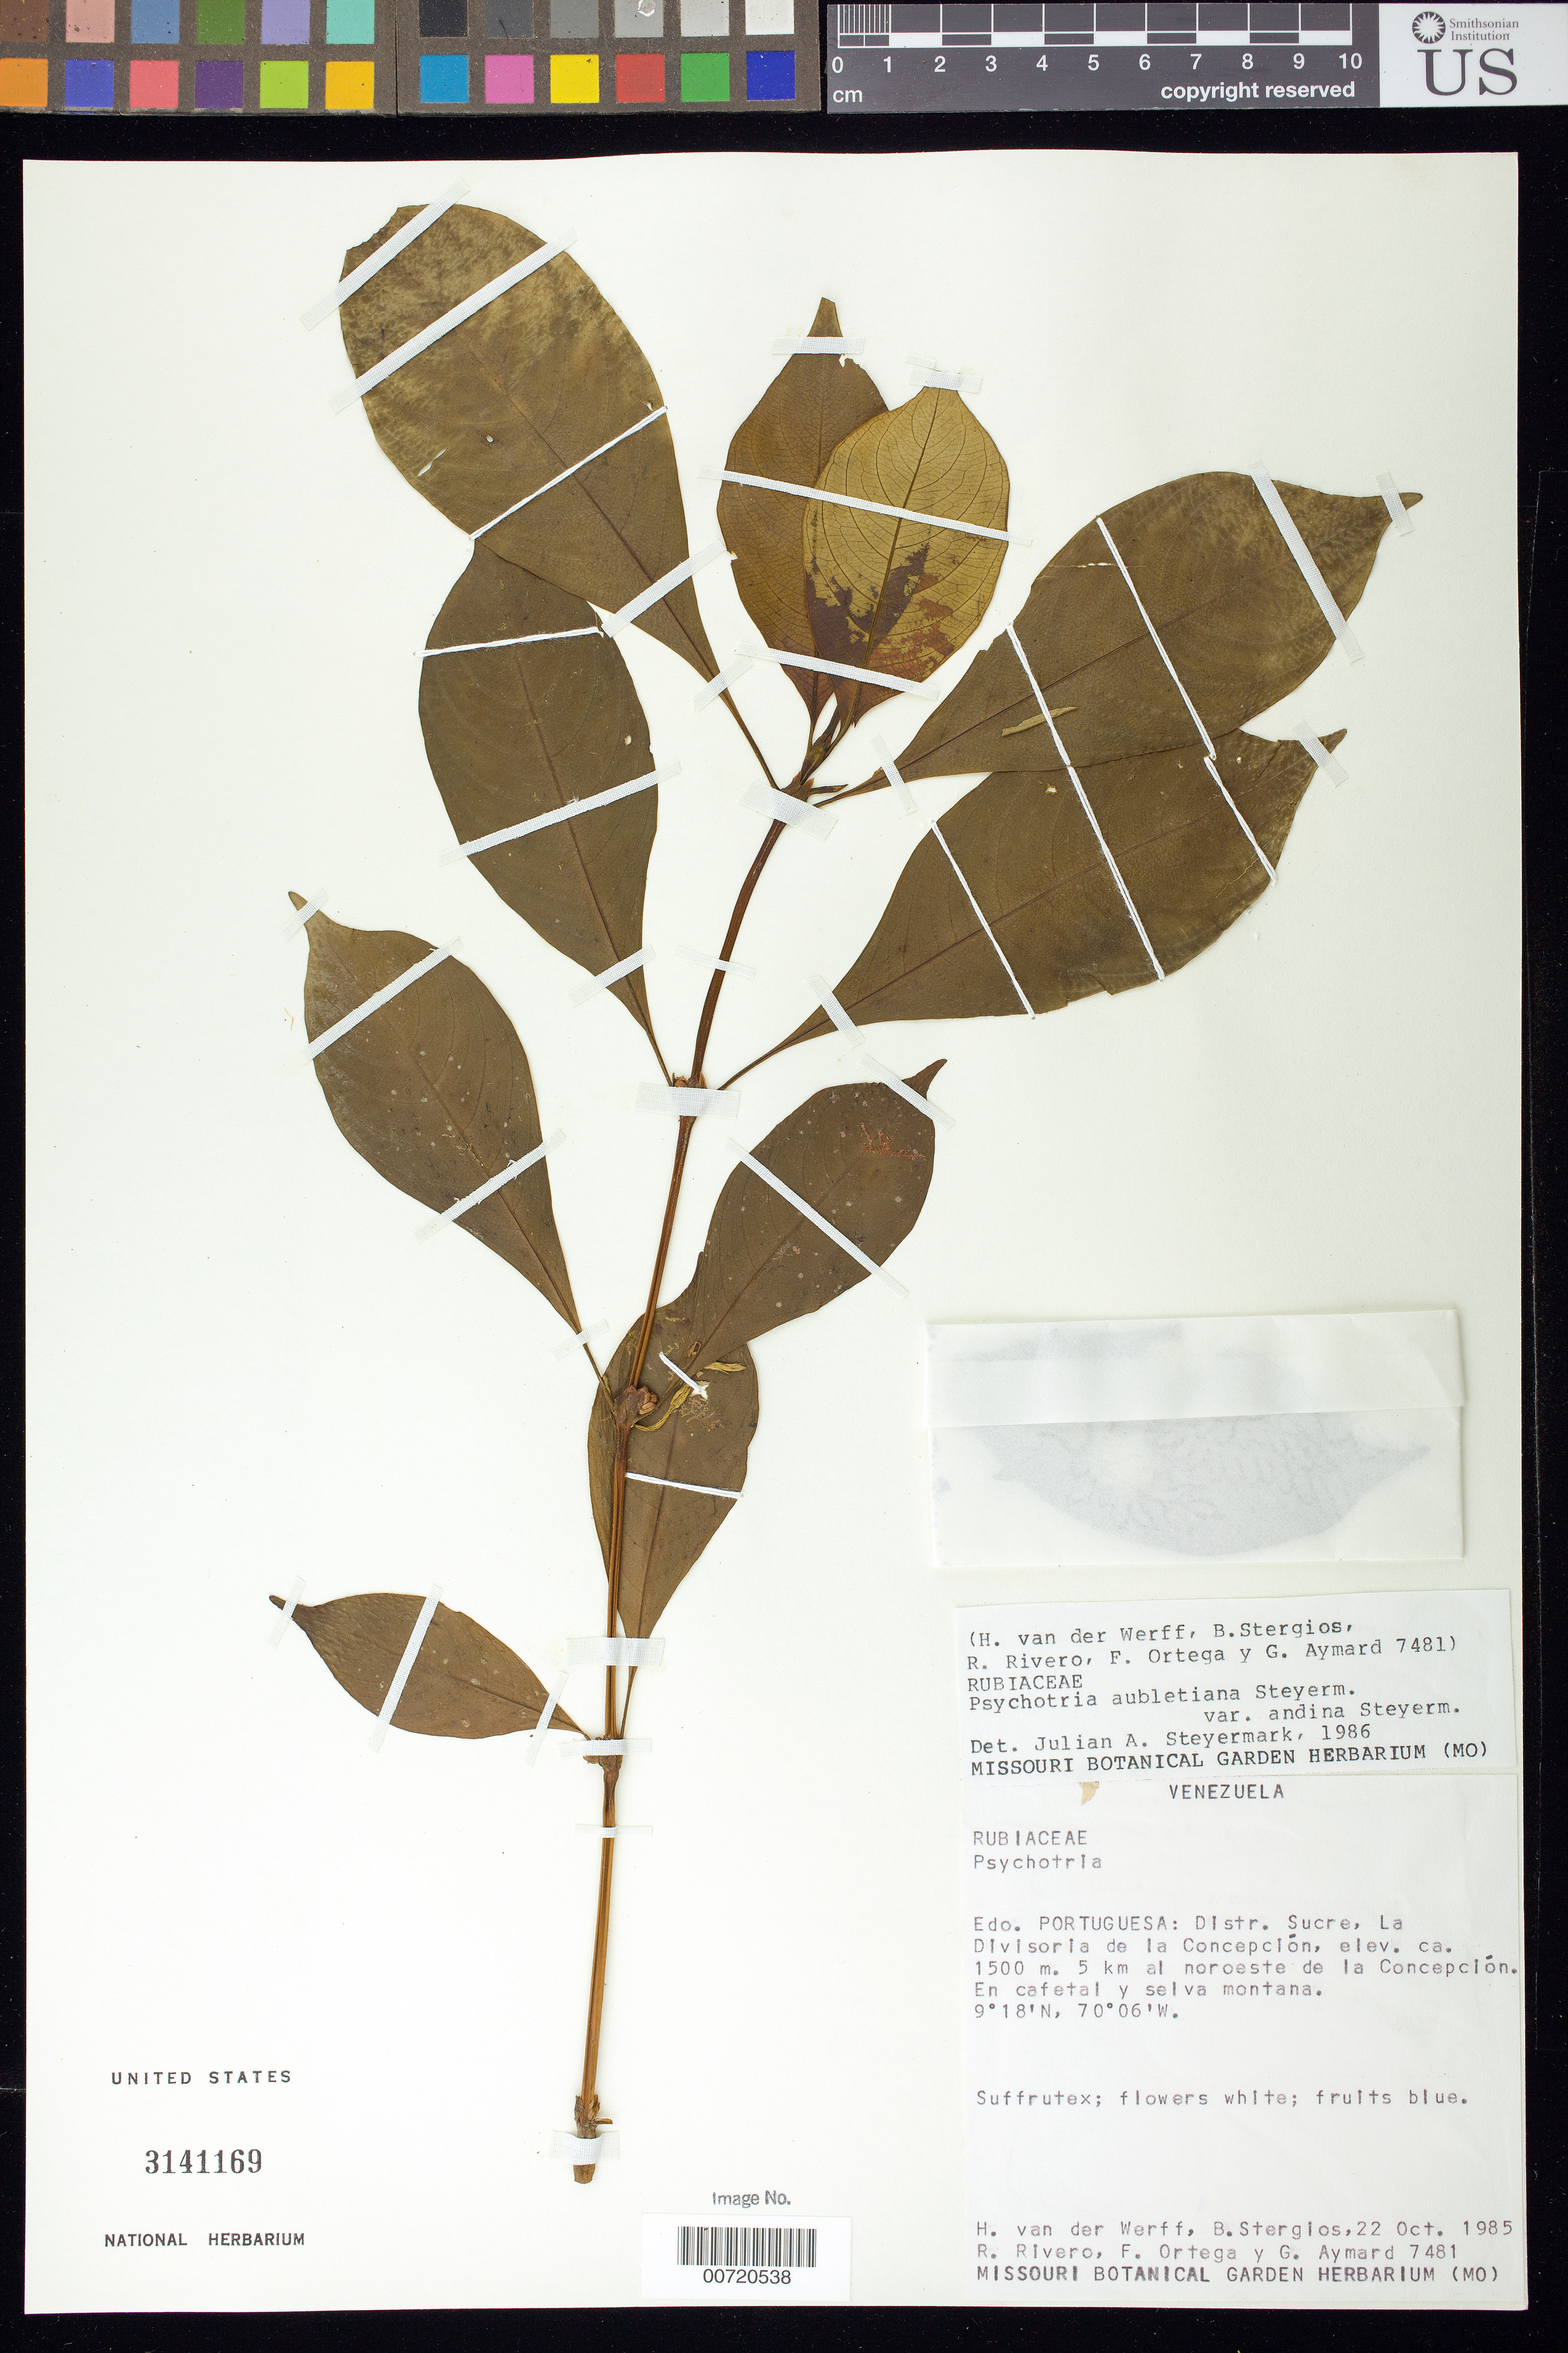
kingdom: Plantae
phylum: Tracheophyta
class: Magnoliopsida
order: Gentianales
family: Rubiaceae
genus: Psychotria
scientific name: Psychotria aubletiana var. andina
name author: Steyerm.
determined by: Steyermark, Julian A., (VEN)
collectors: H. van der Werff, B. G. Stergios, R. Rivero, F. J. Ortega & G. A. Aymard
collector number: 7481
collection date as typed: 22 Oct 1985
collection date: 1985-10-22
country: Venezuela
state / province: Portuguesa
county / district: Sucre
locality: La Divisoria de la Concepción, 5 km al NO de la Concepción.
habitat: En cafetal y selva montana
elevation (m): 1500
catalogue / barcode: US 3141169